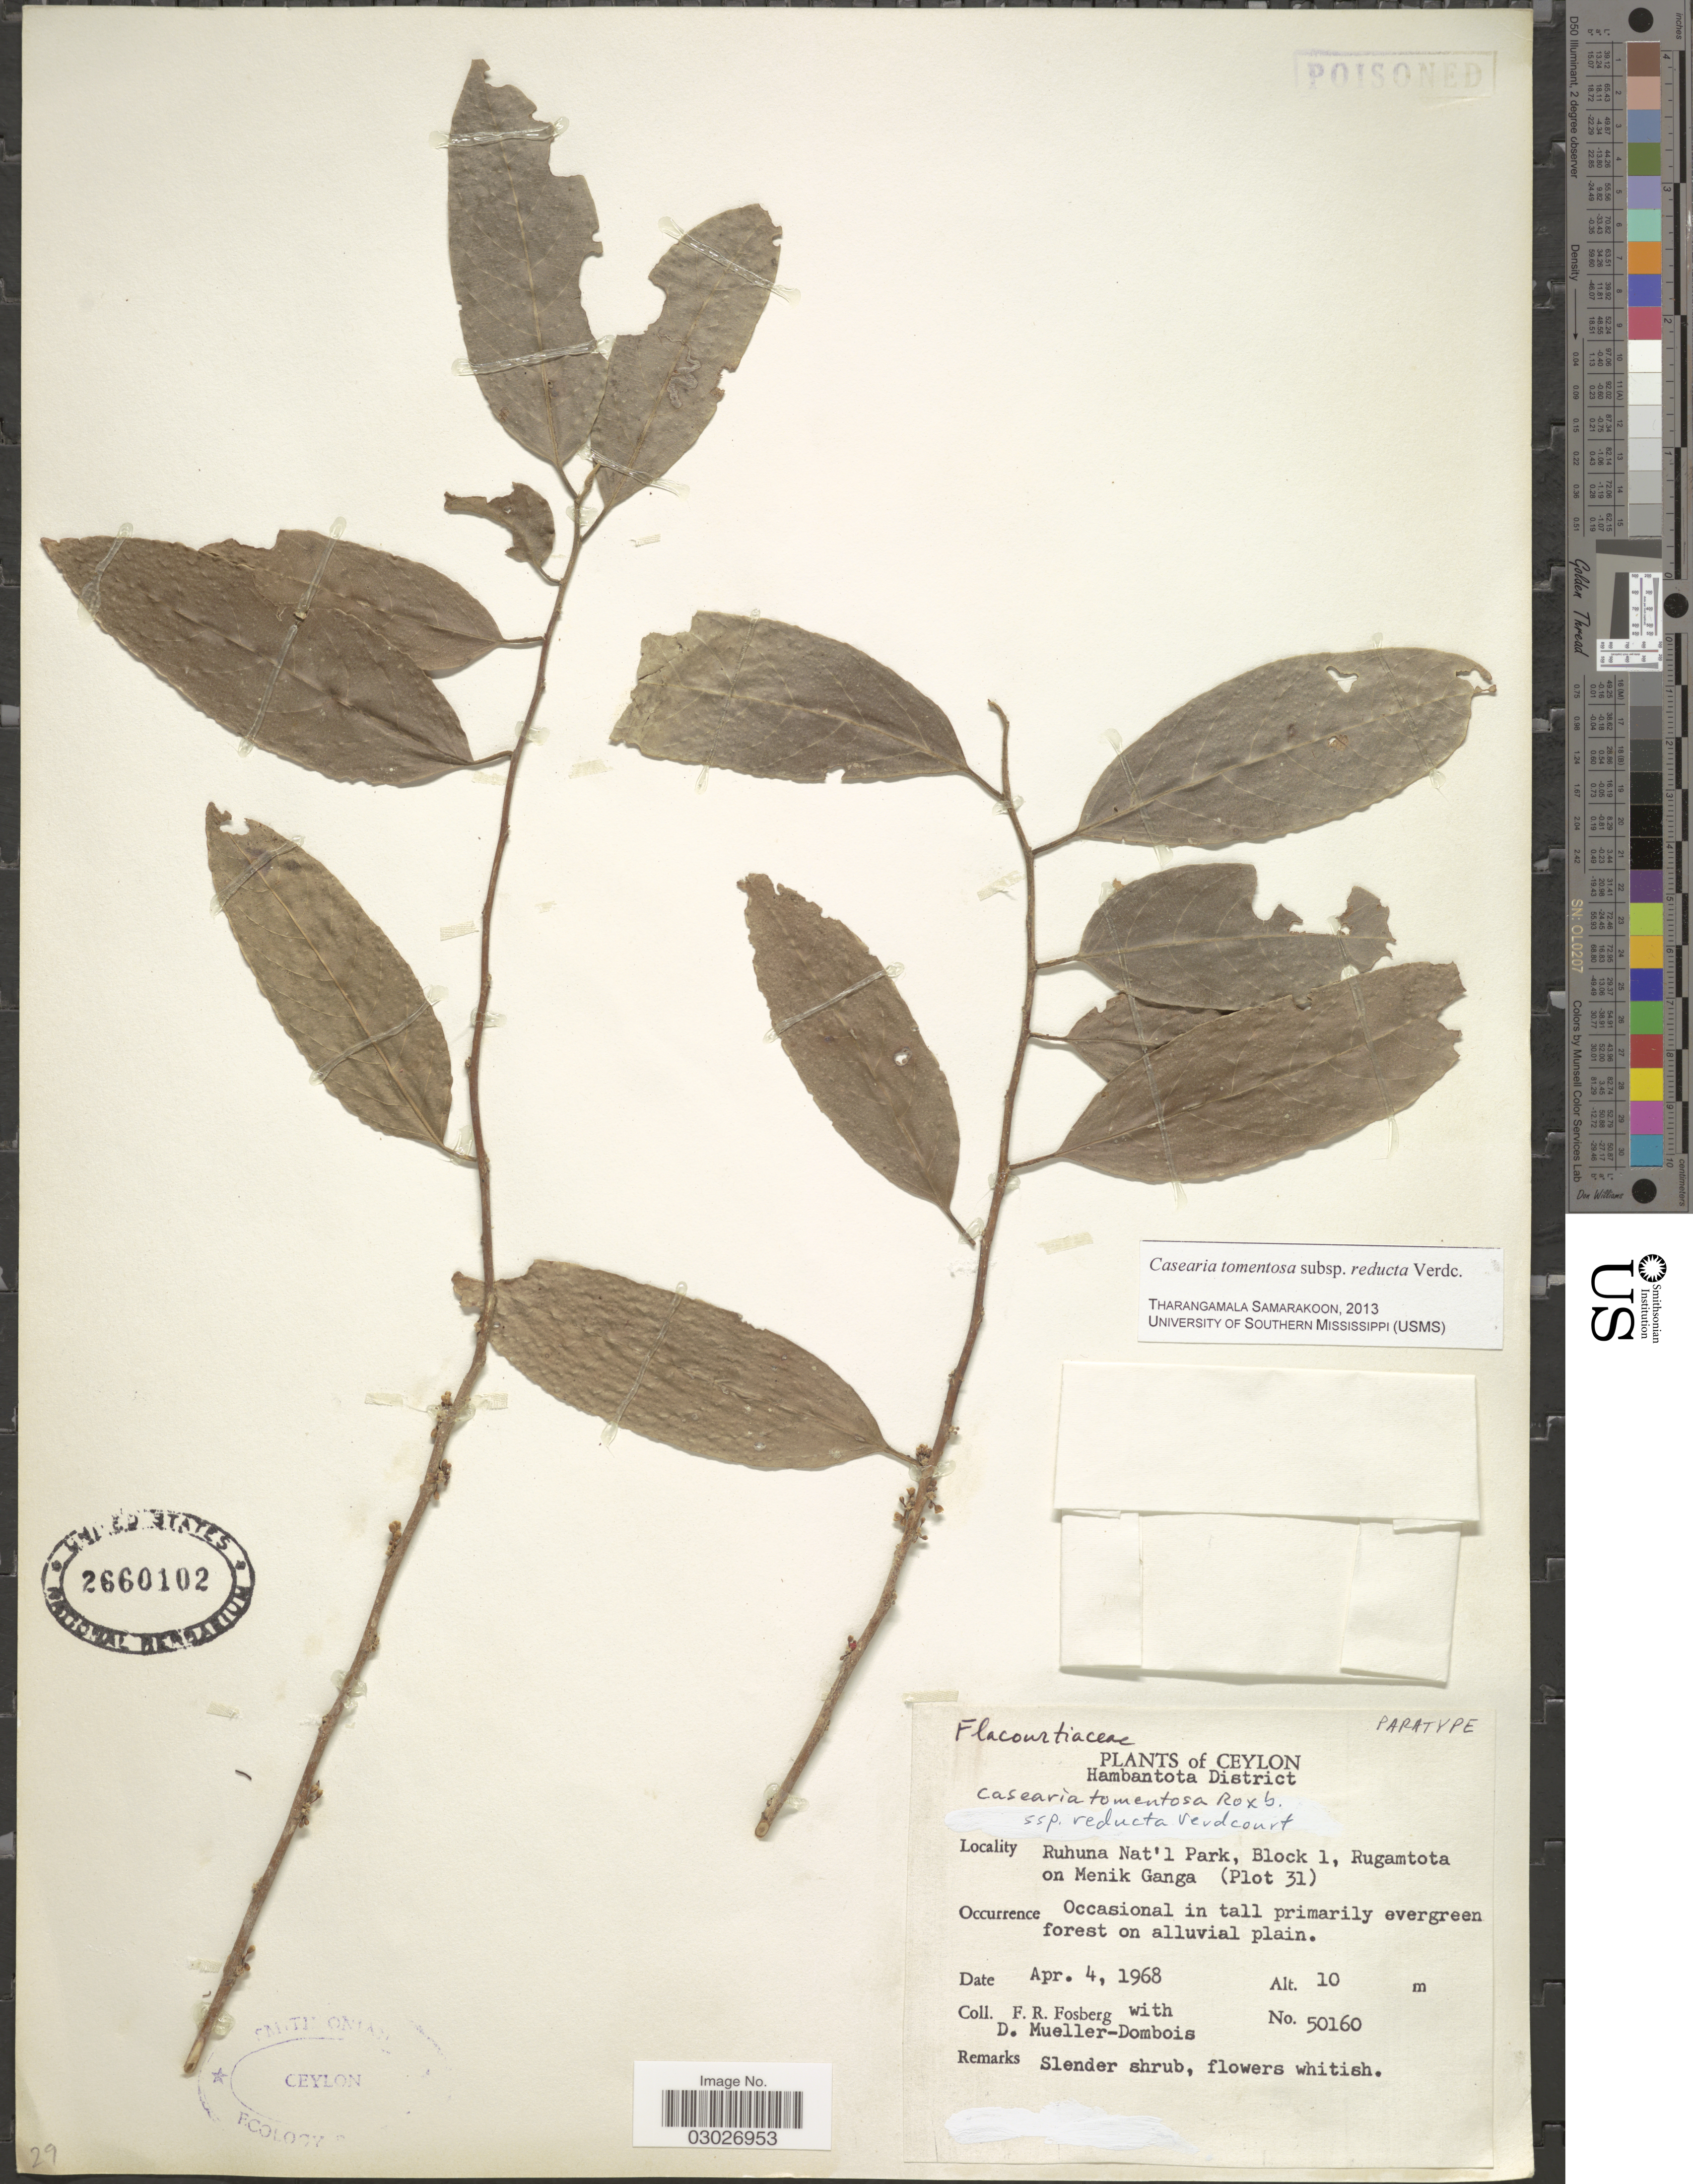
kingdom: Plantae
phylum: Tracheophyta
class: Magnoliopsida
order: Malpighiales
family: Salicaceae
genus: Casearia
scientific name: Casearia tomentosa subsp. reducta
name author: Verdc.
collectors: F. R. Fosberg & D. Mueller-Dombois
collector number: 50160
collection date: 1968-04-04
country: Sri Lanka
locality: Ceylon. Hambantota District. Ruhuna Nat'l Park, Block 1, Rugamtota on Menik Ganga (Plot 31).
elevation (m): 10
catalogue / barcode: US 2660102